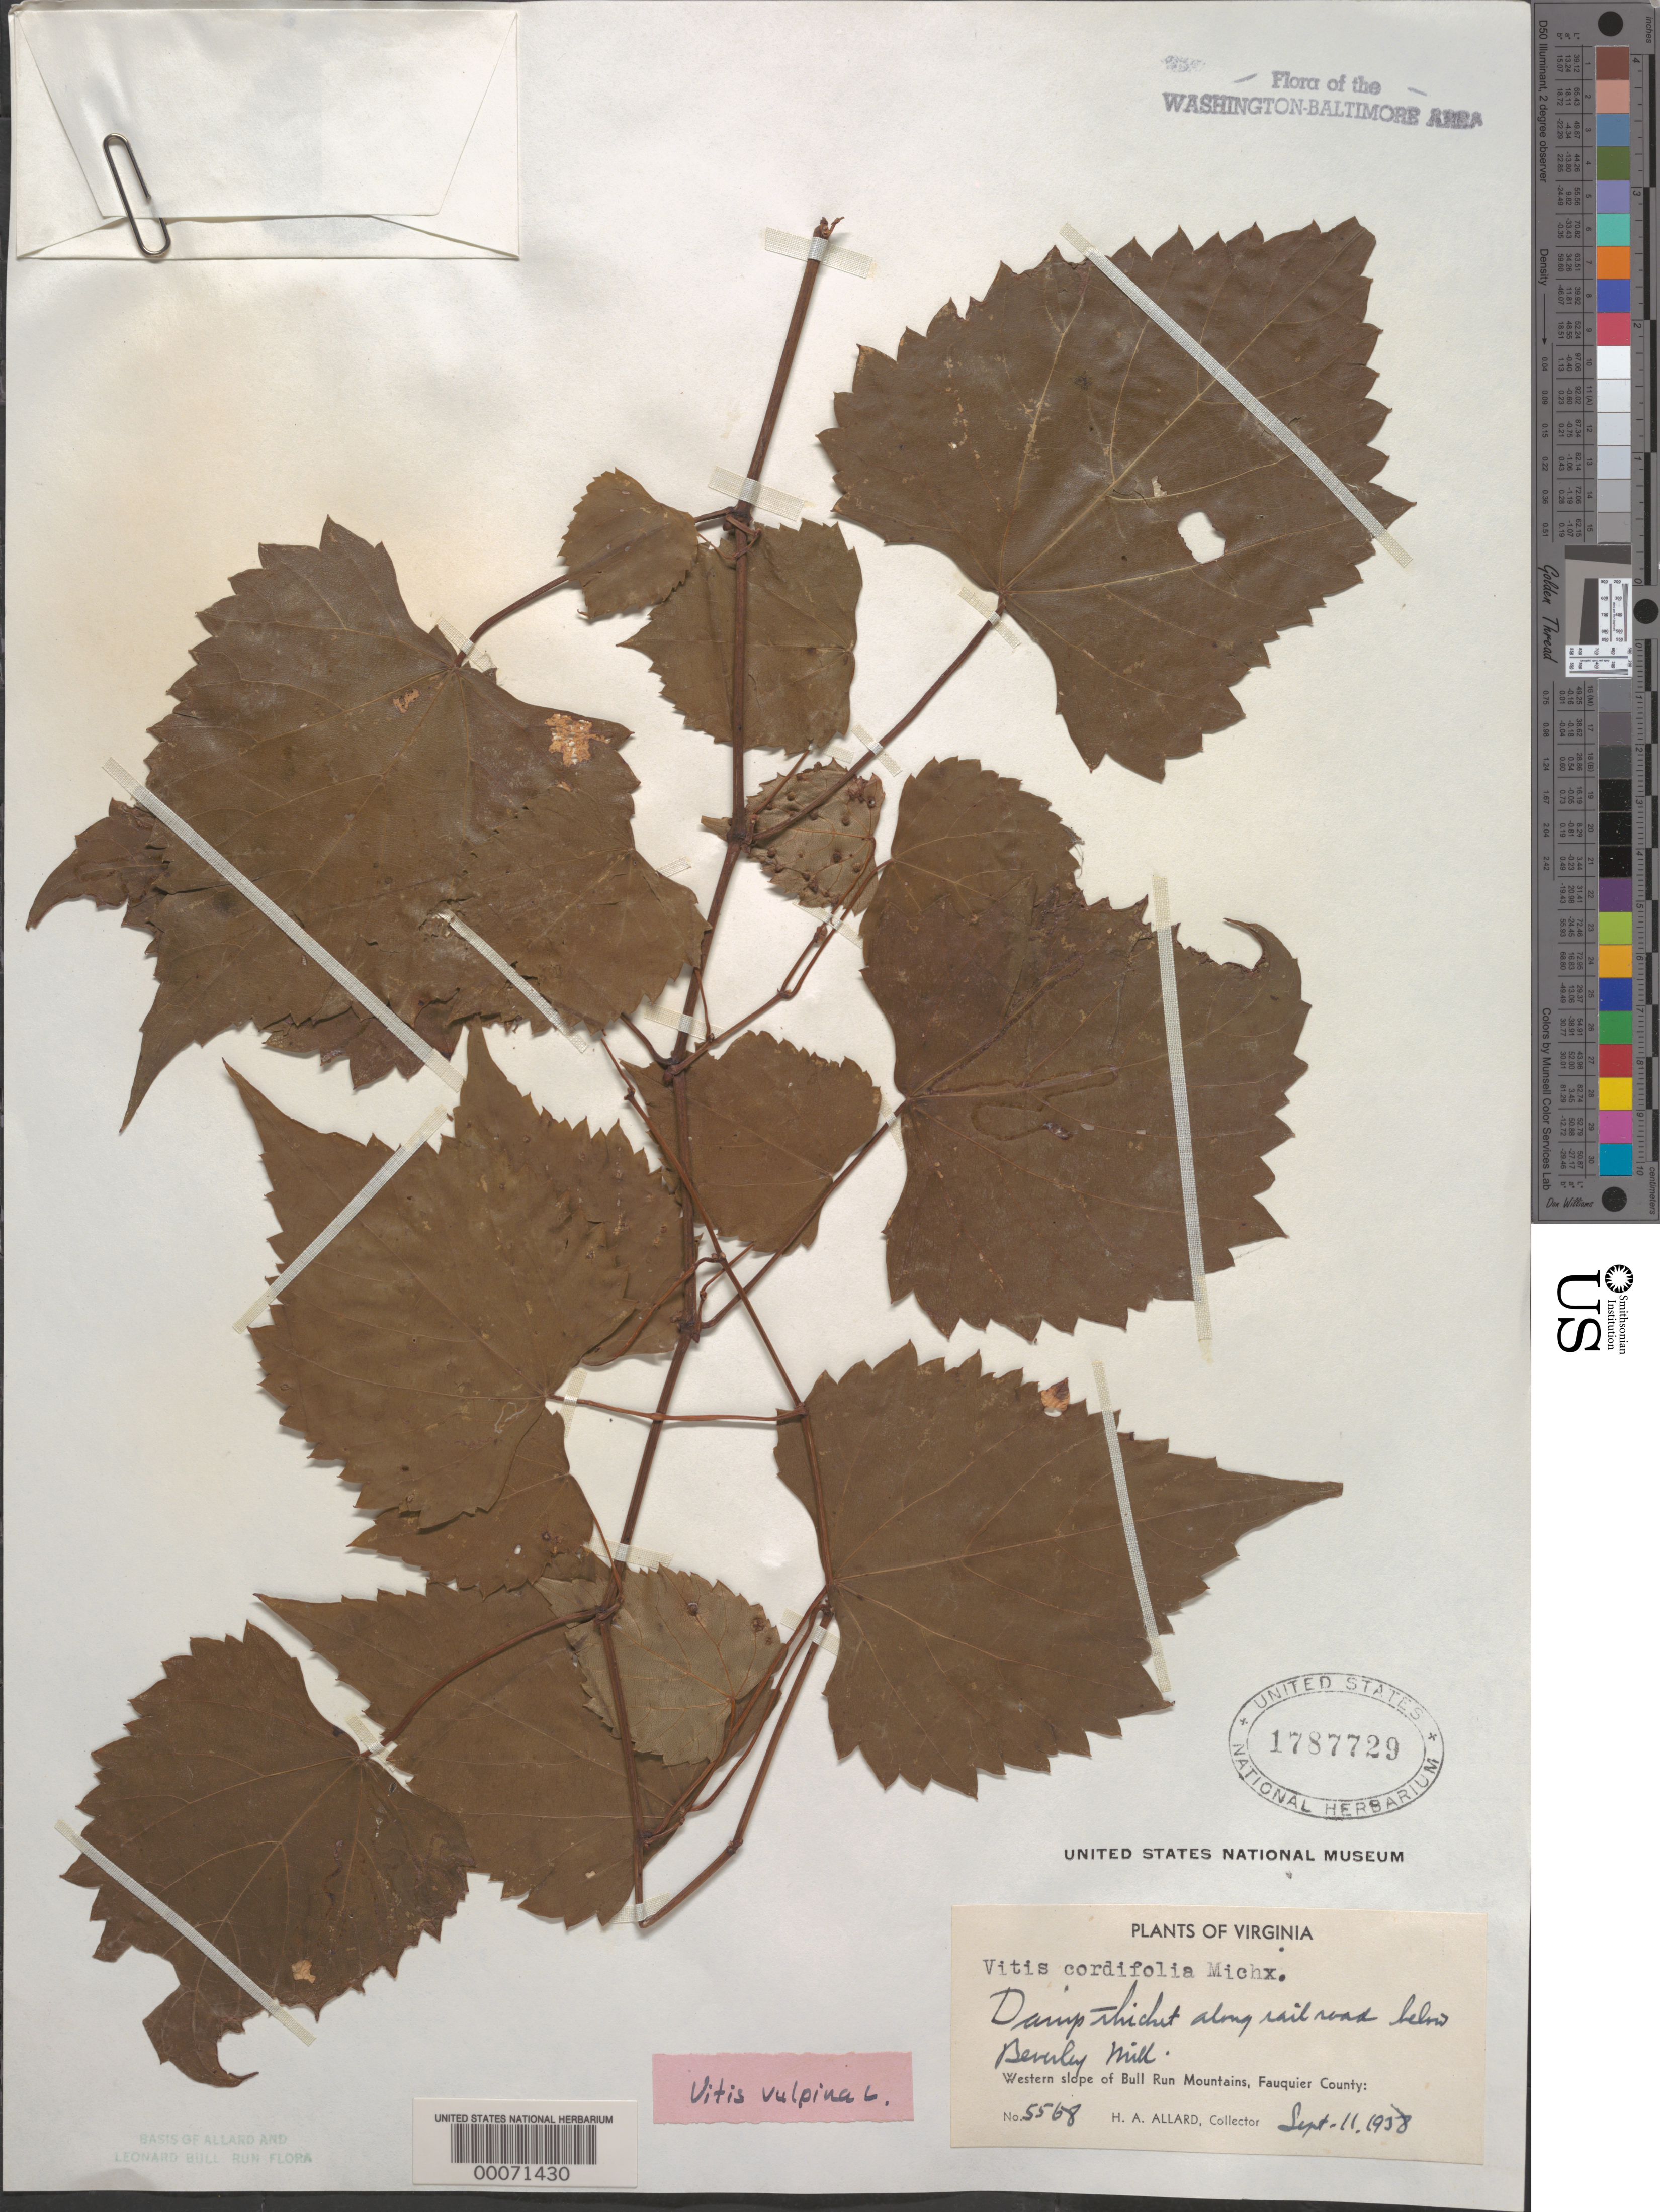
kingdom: Plantae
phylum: Tracheophyta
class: Magnoliopsida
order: Vitales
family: Vitaceae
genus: Vitis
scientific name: Vitis vulpina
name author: L.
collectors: H. A. Allard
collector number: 5568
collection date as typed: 11 Sep 1938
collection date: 1938-09-11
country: United States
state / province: Virginia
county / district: Fauquier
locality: Below Beverley Mill, railroad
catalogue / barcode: US 1787729